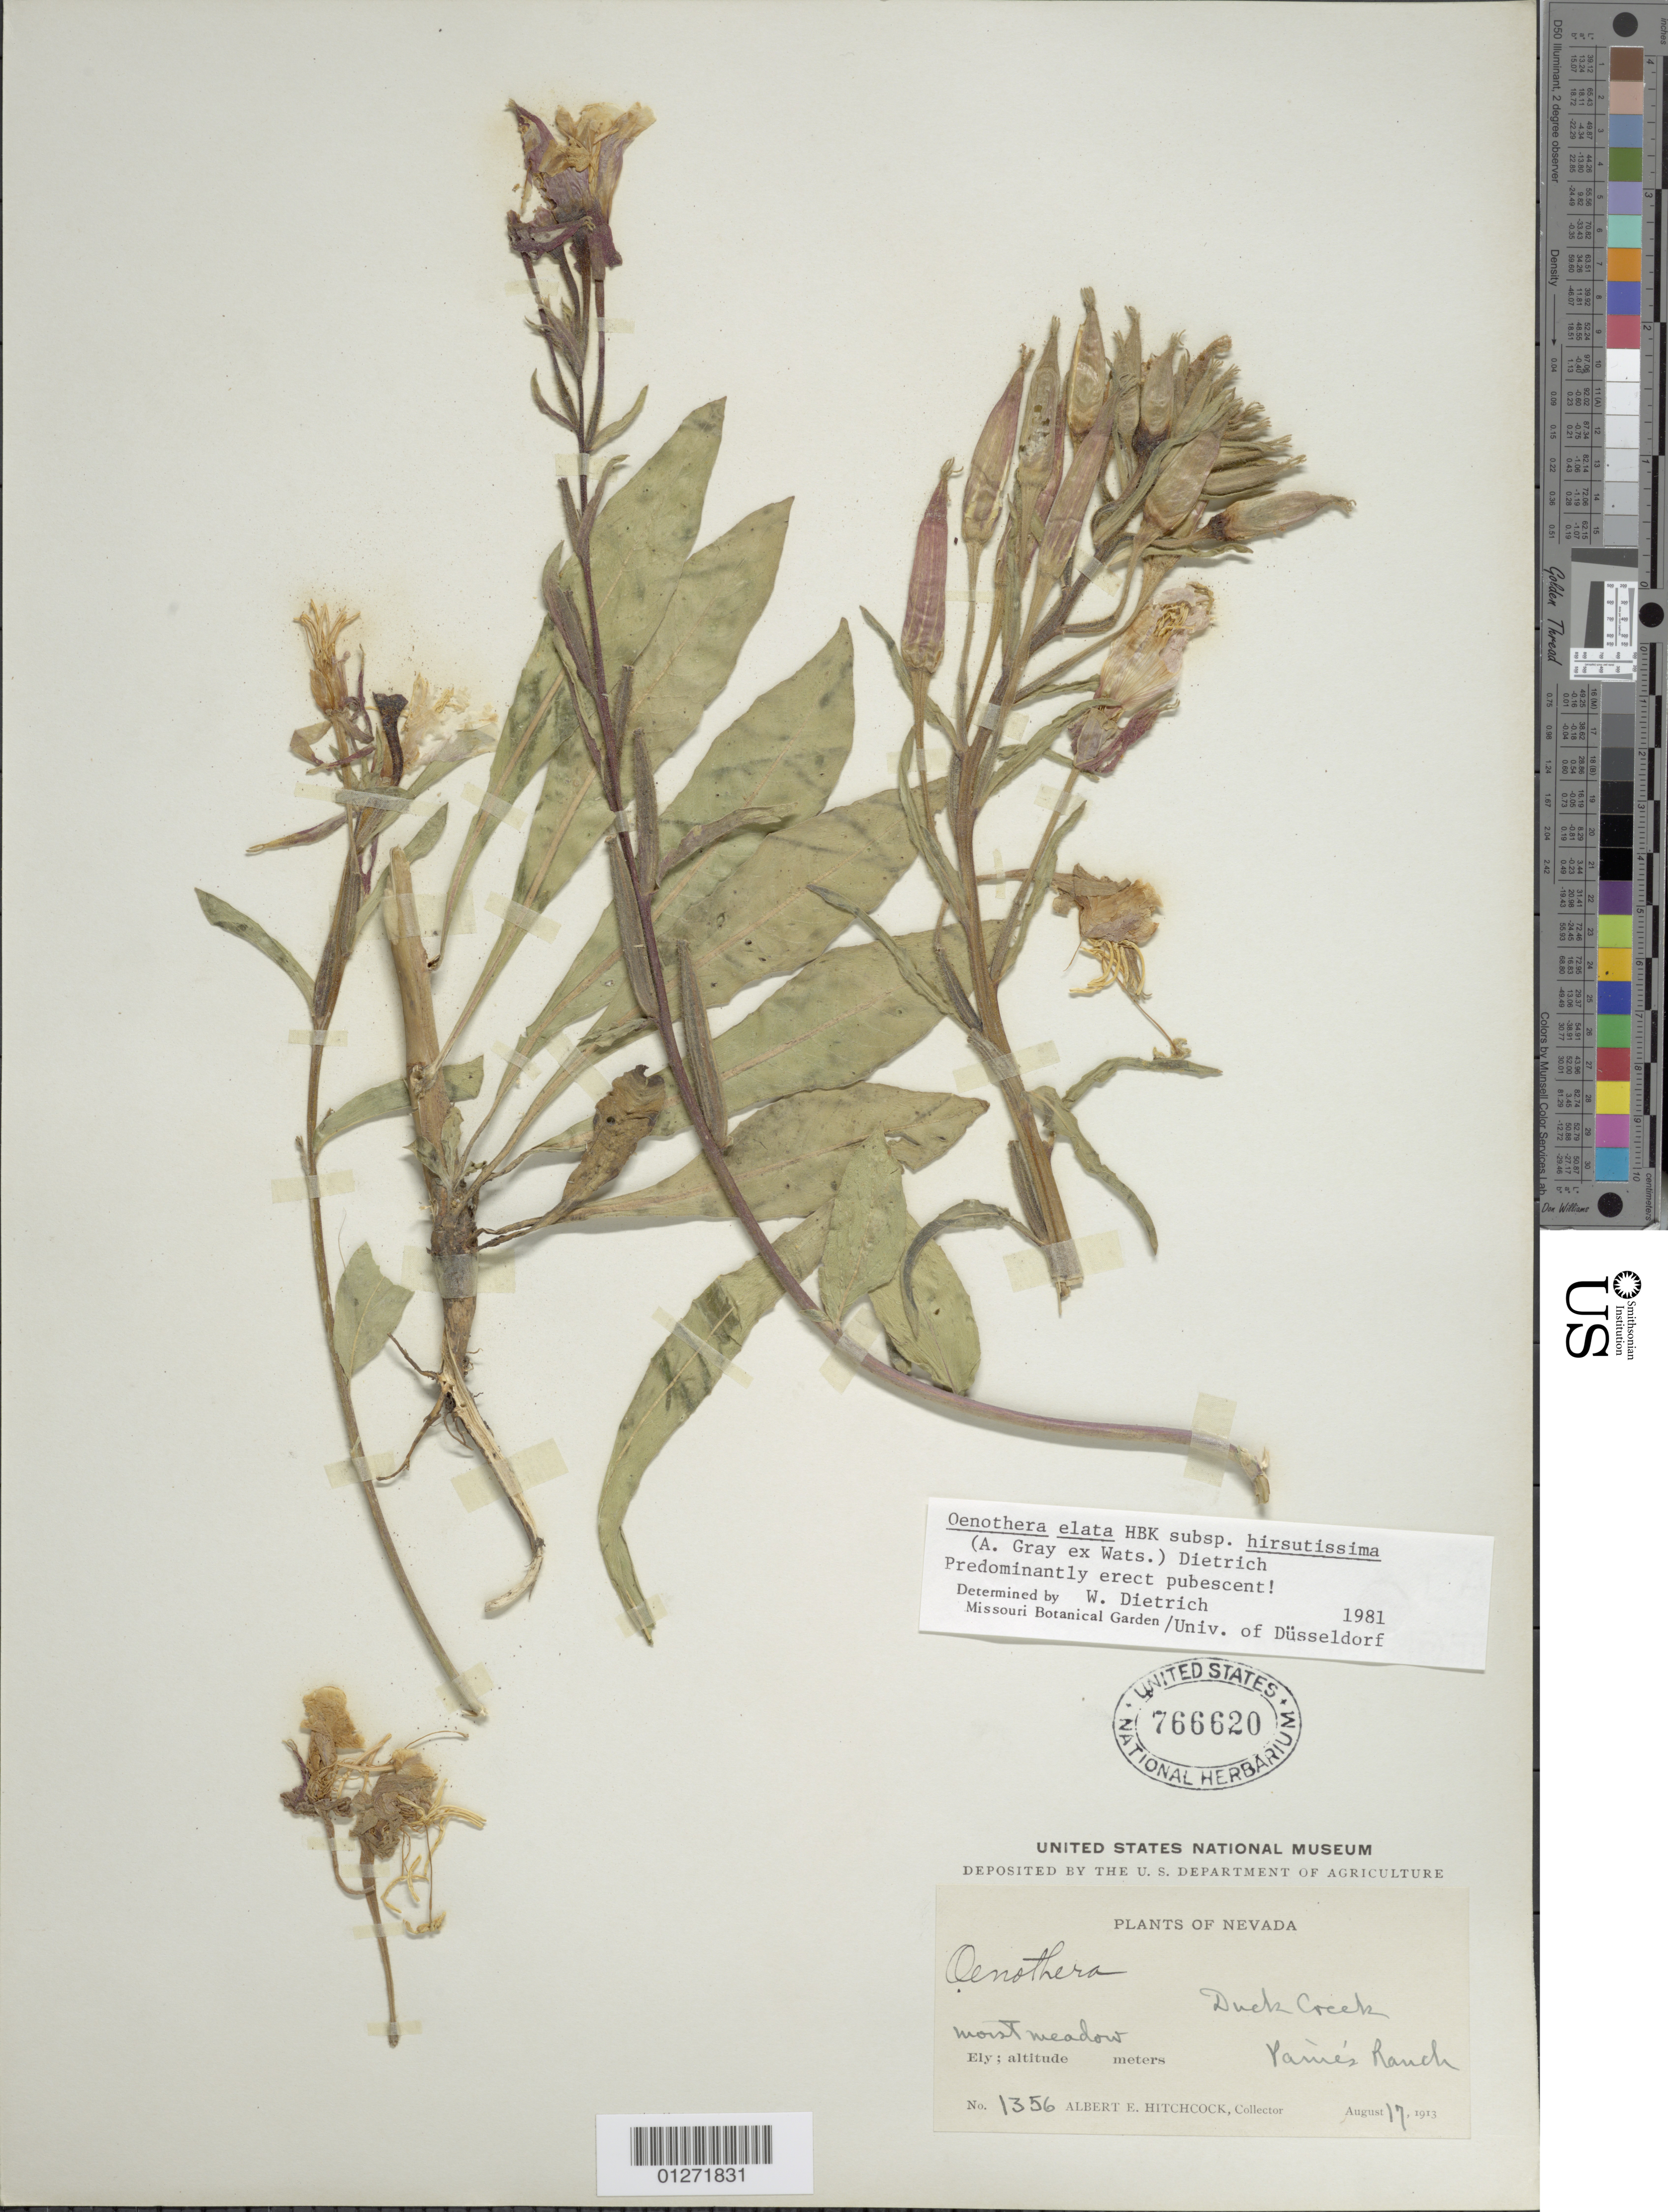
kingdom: Plantae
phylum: Tracheophyta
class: Magnoliopsida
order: Myrtales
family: Onagraceae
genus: Oenothera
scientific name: Oenothera elata subsp. hirsutissima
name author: (A. Gray ex S. Watson) W. Dietr.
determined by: Dietrich, W.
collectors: A. Hitchcock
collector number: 1356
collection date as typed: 17 Aug 1913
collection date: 1913-08-17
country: United States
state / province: Nevada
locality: Ely. Duck Creek.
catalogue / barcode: US 766620